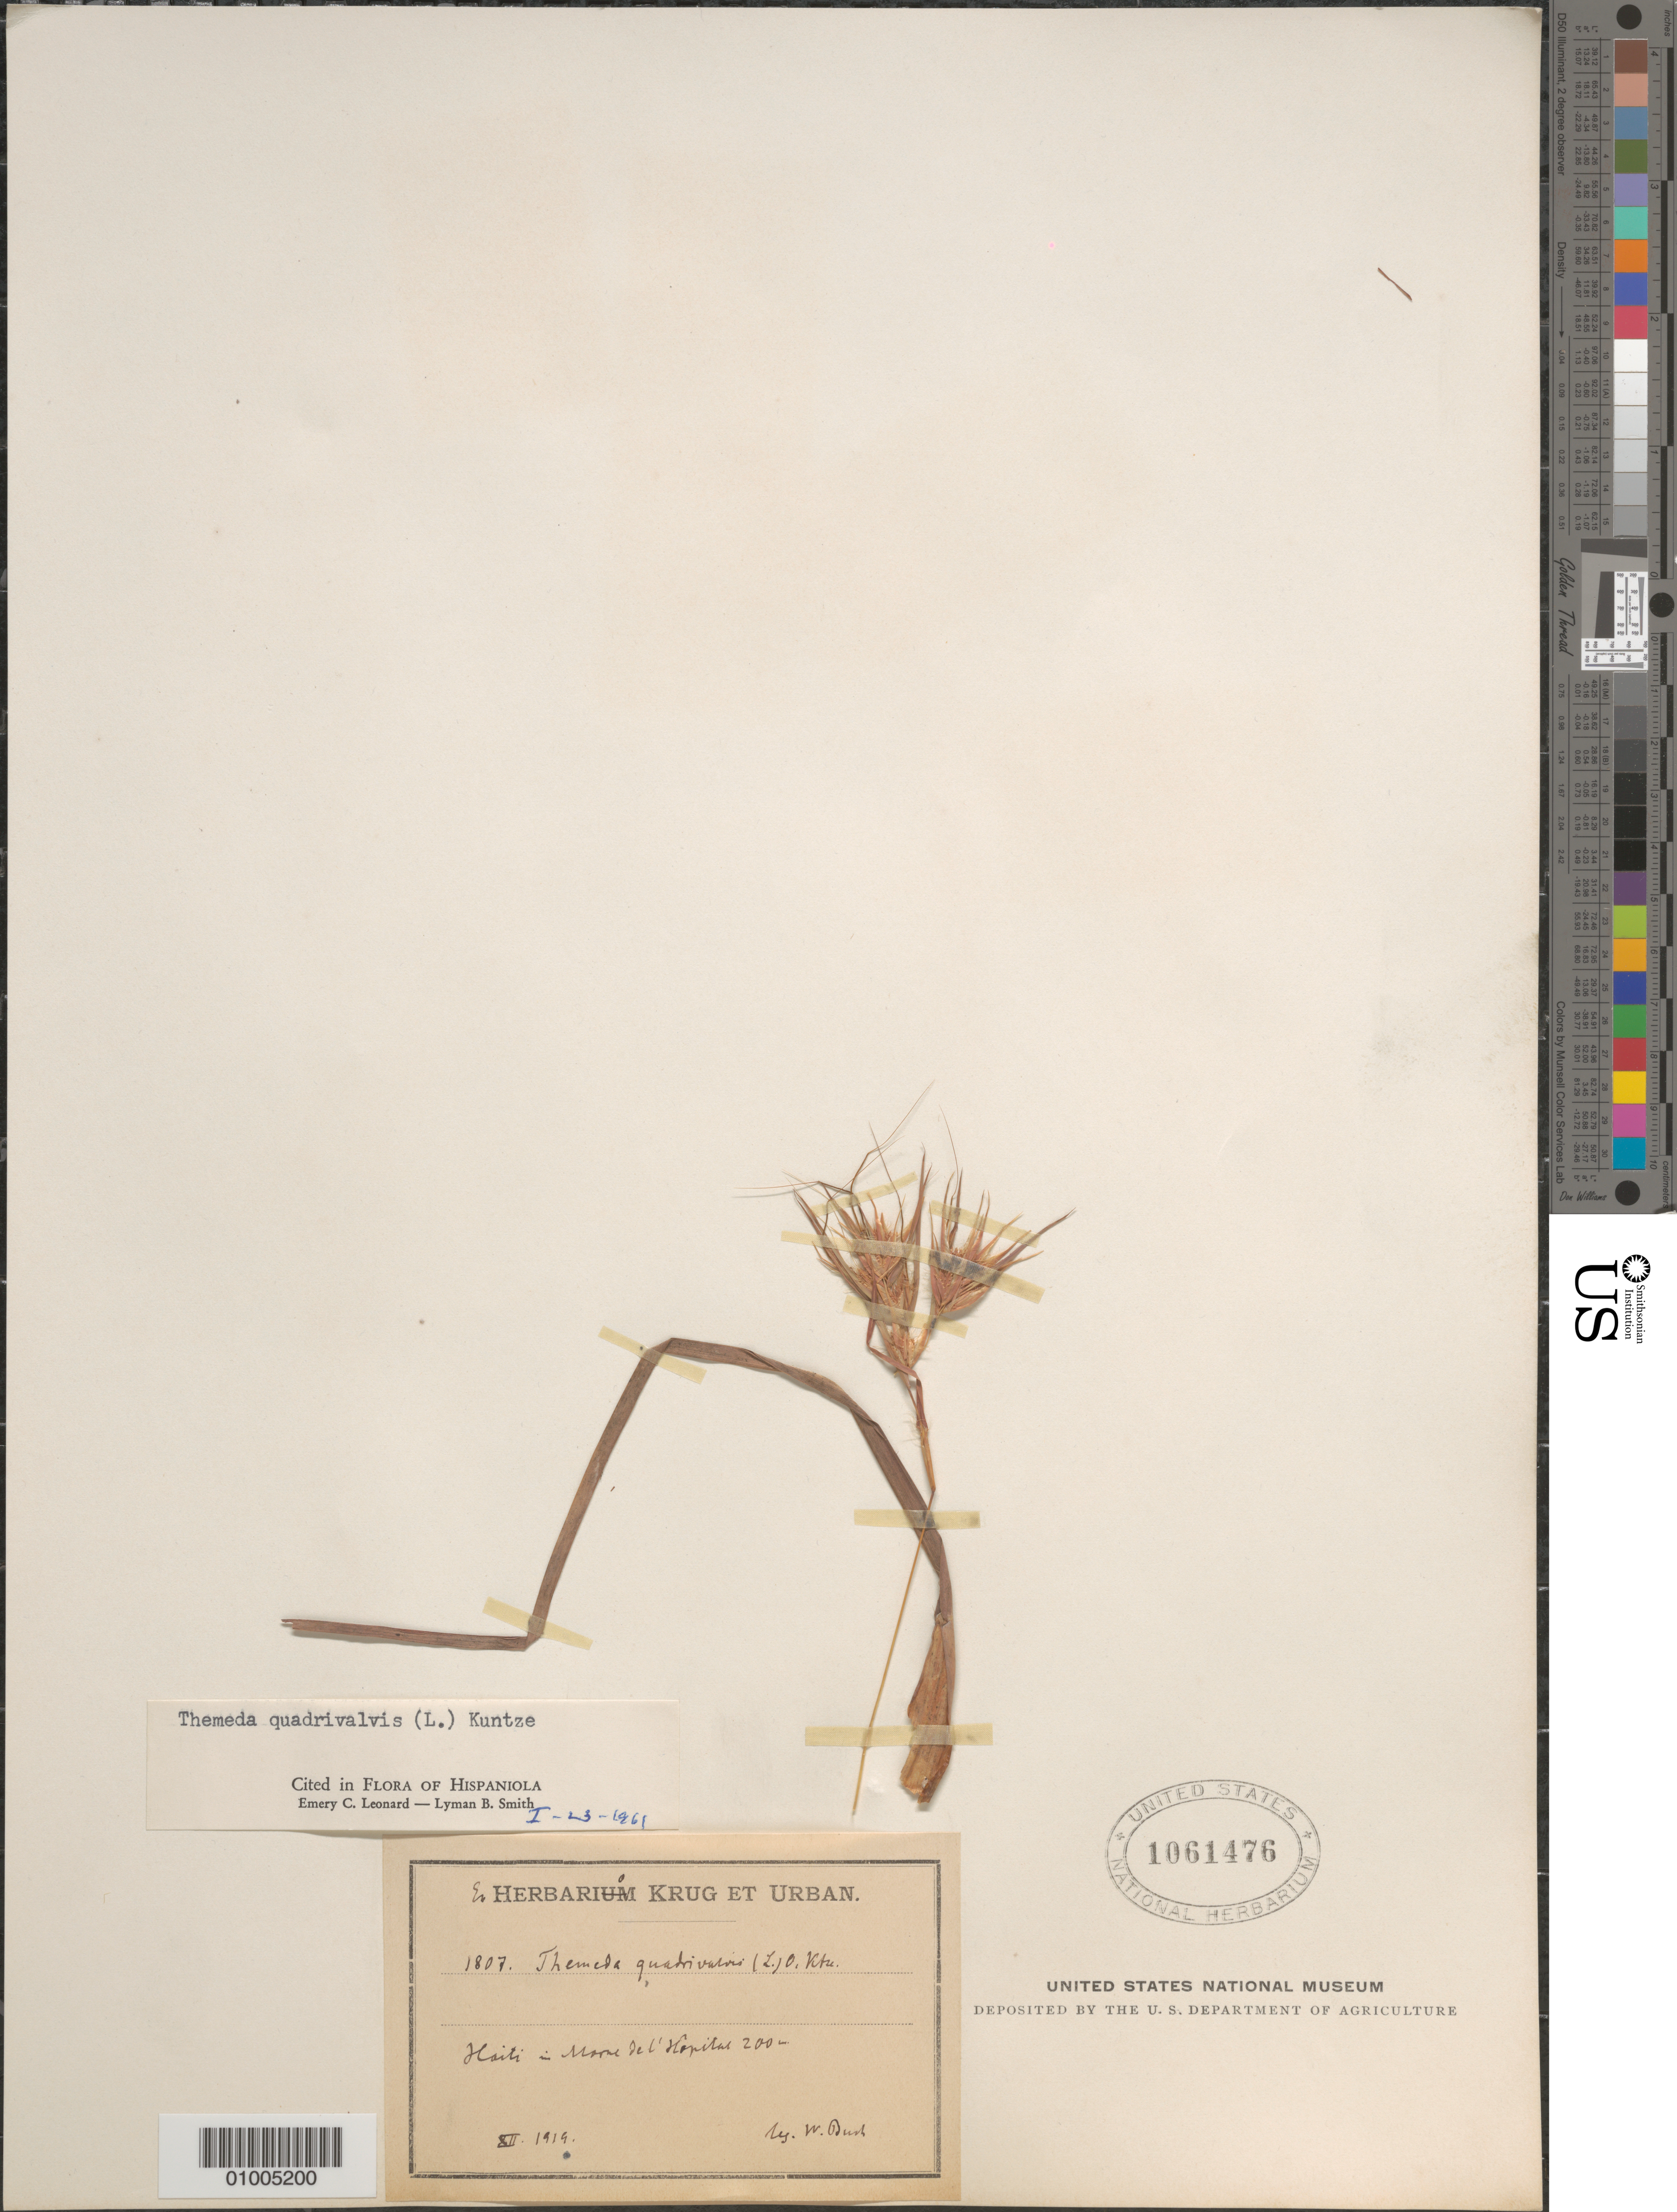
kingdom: Plantae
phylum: Tracheophyta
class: Liliopsida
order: Poales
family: Poaceae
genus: Themeda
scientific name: Themeda quadrivalvis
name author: (L.) Kuntze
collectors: W. Buch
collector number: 1807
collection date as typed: Dec 1919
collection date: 1919-12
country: Haiti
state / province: Óuest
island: Hispaniola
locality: l'Hopital.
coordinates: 0 N, 0 E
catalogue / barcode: US 1061476